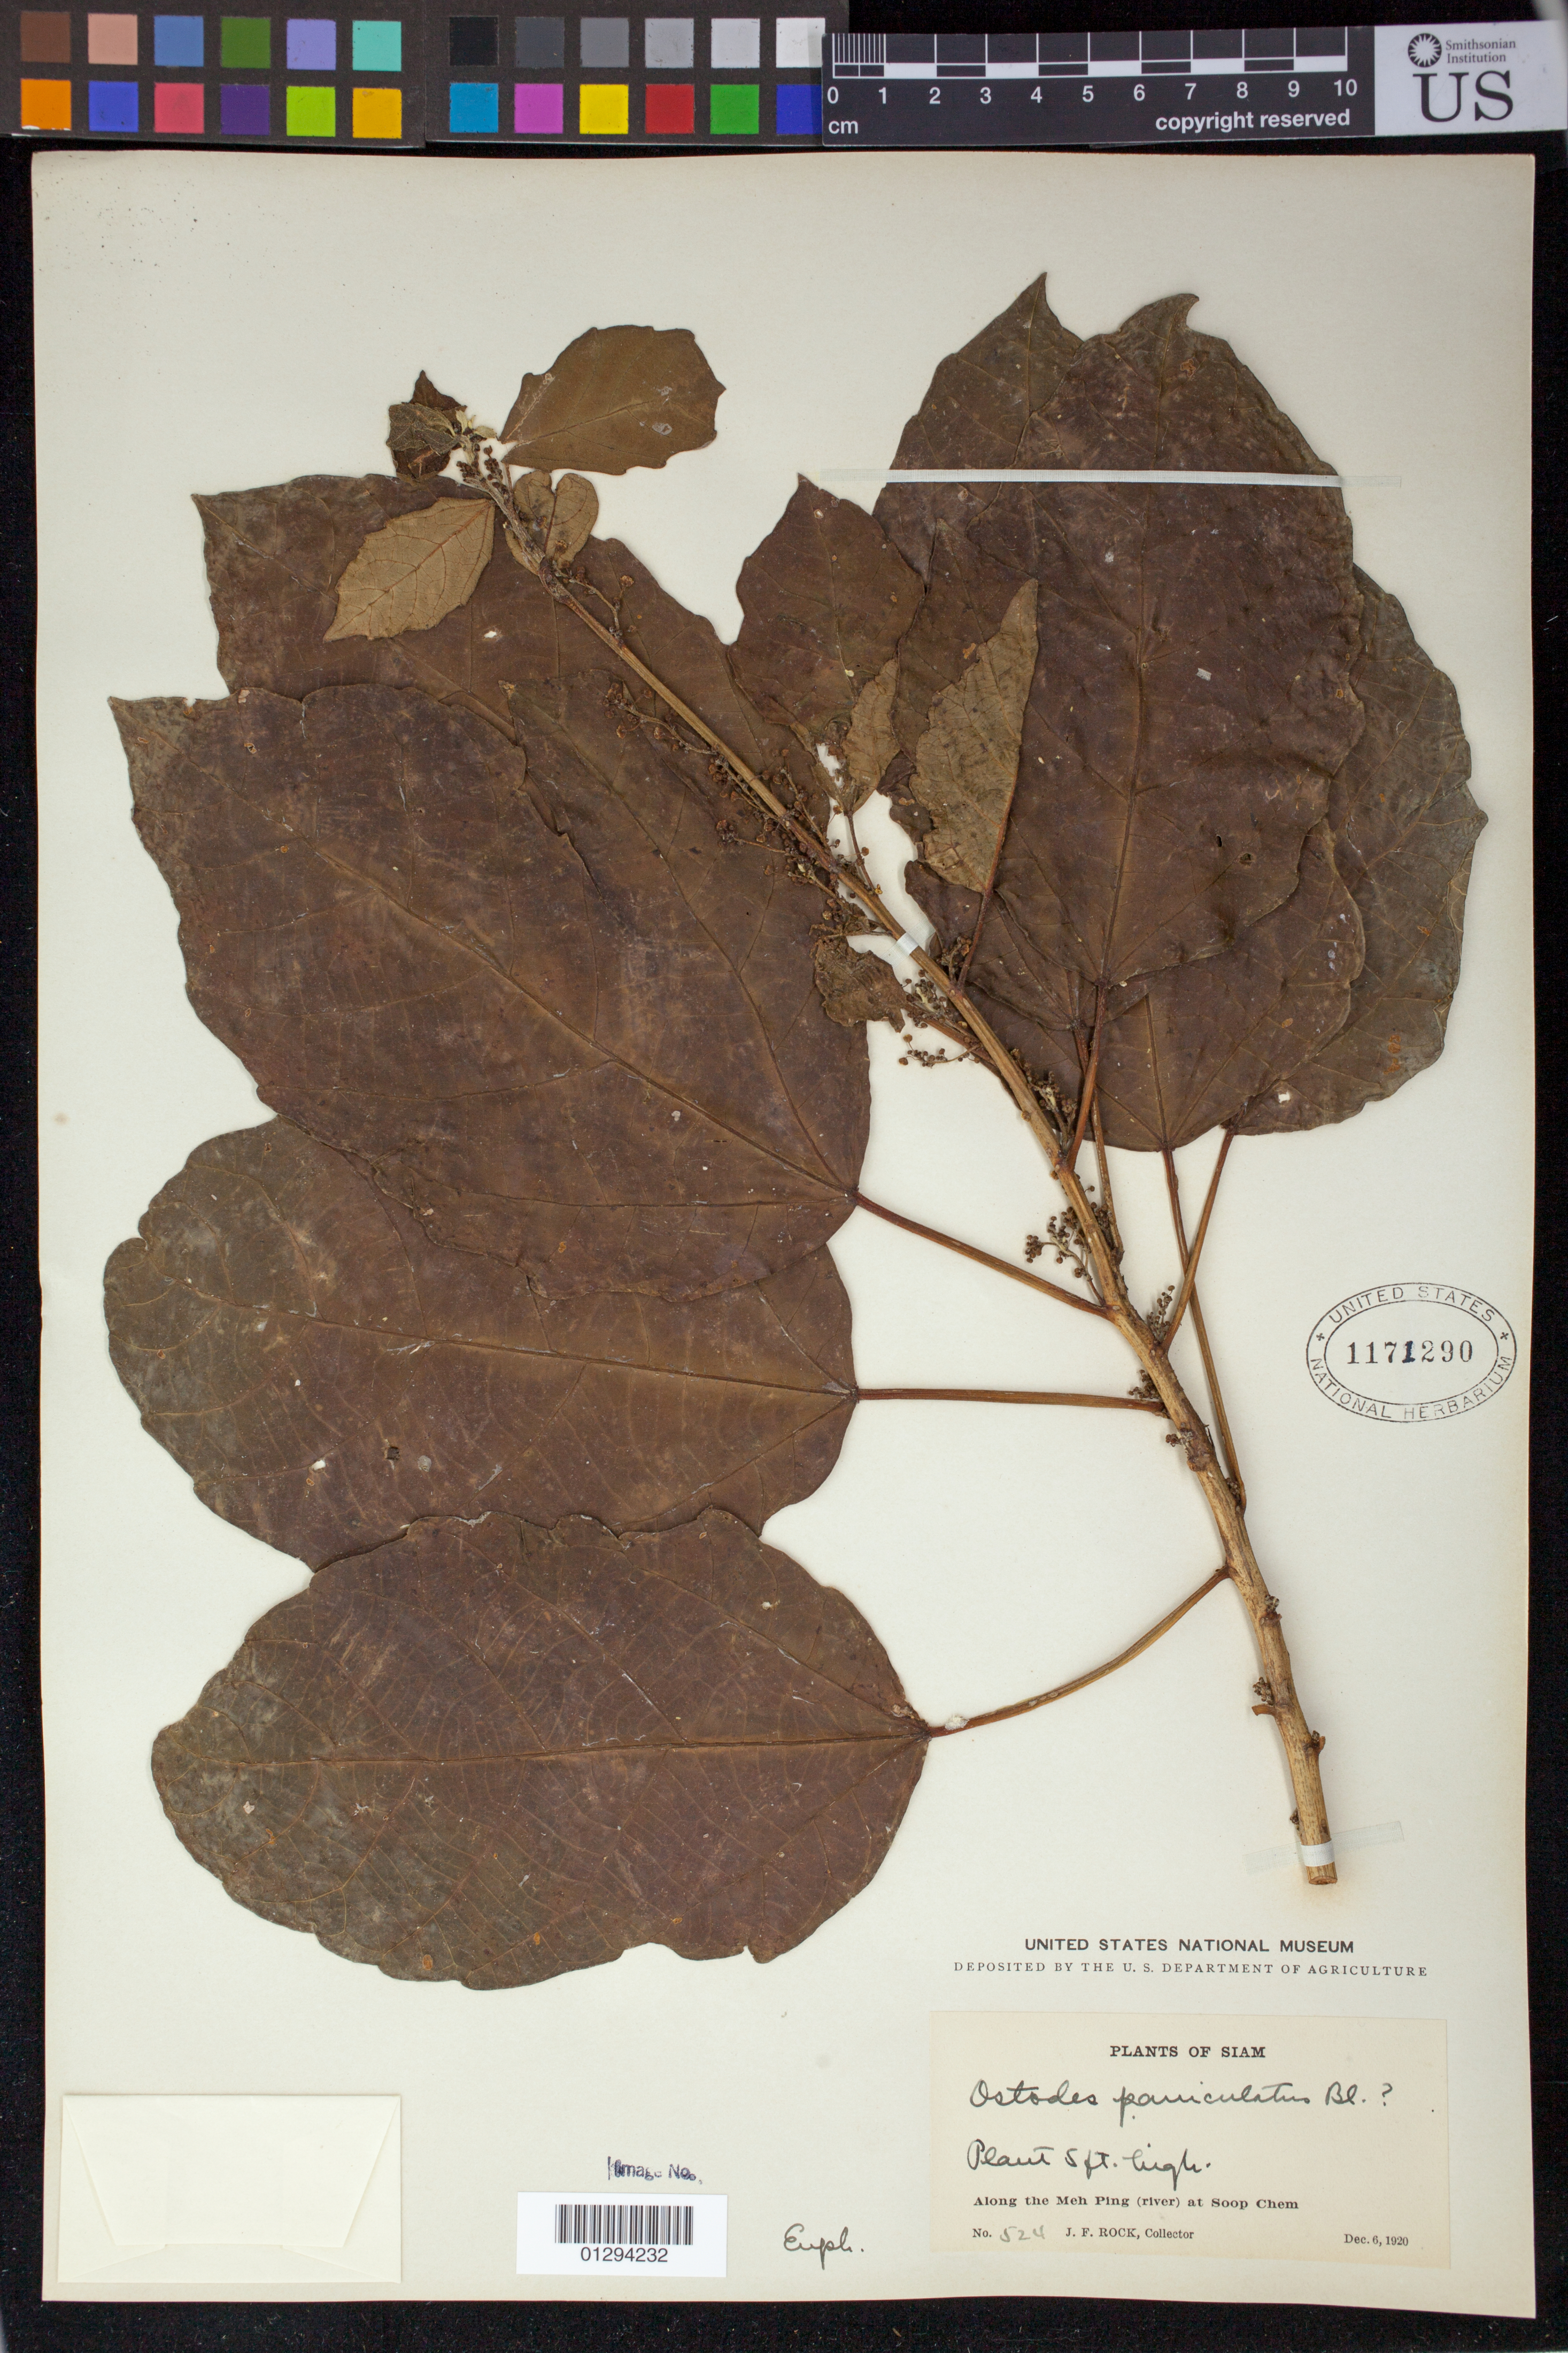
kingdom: Plantae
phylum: Tracheophyta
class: Magnoliopsida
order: Malpighiales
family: Euphorbiaceae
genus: Ostodes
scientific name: Ostodes paniculata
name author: Blume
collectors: J. F. Rock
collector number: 524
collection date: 1920-12-06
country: Thailand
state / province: Nakhon Sawan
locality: Along the Meh Ping (river) at Soop Chem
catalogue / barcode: US 1171290